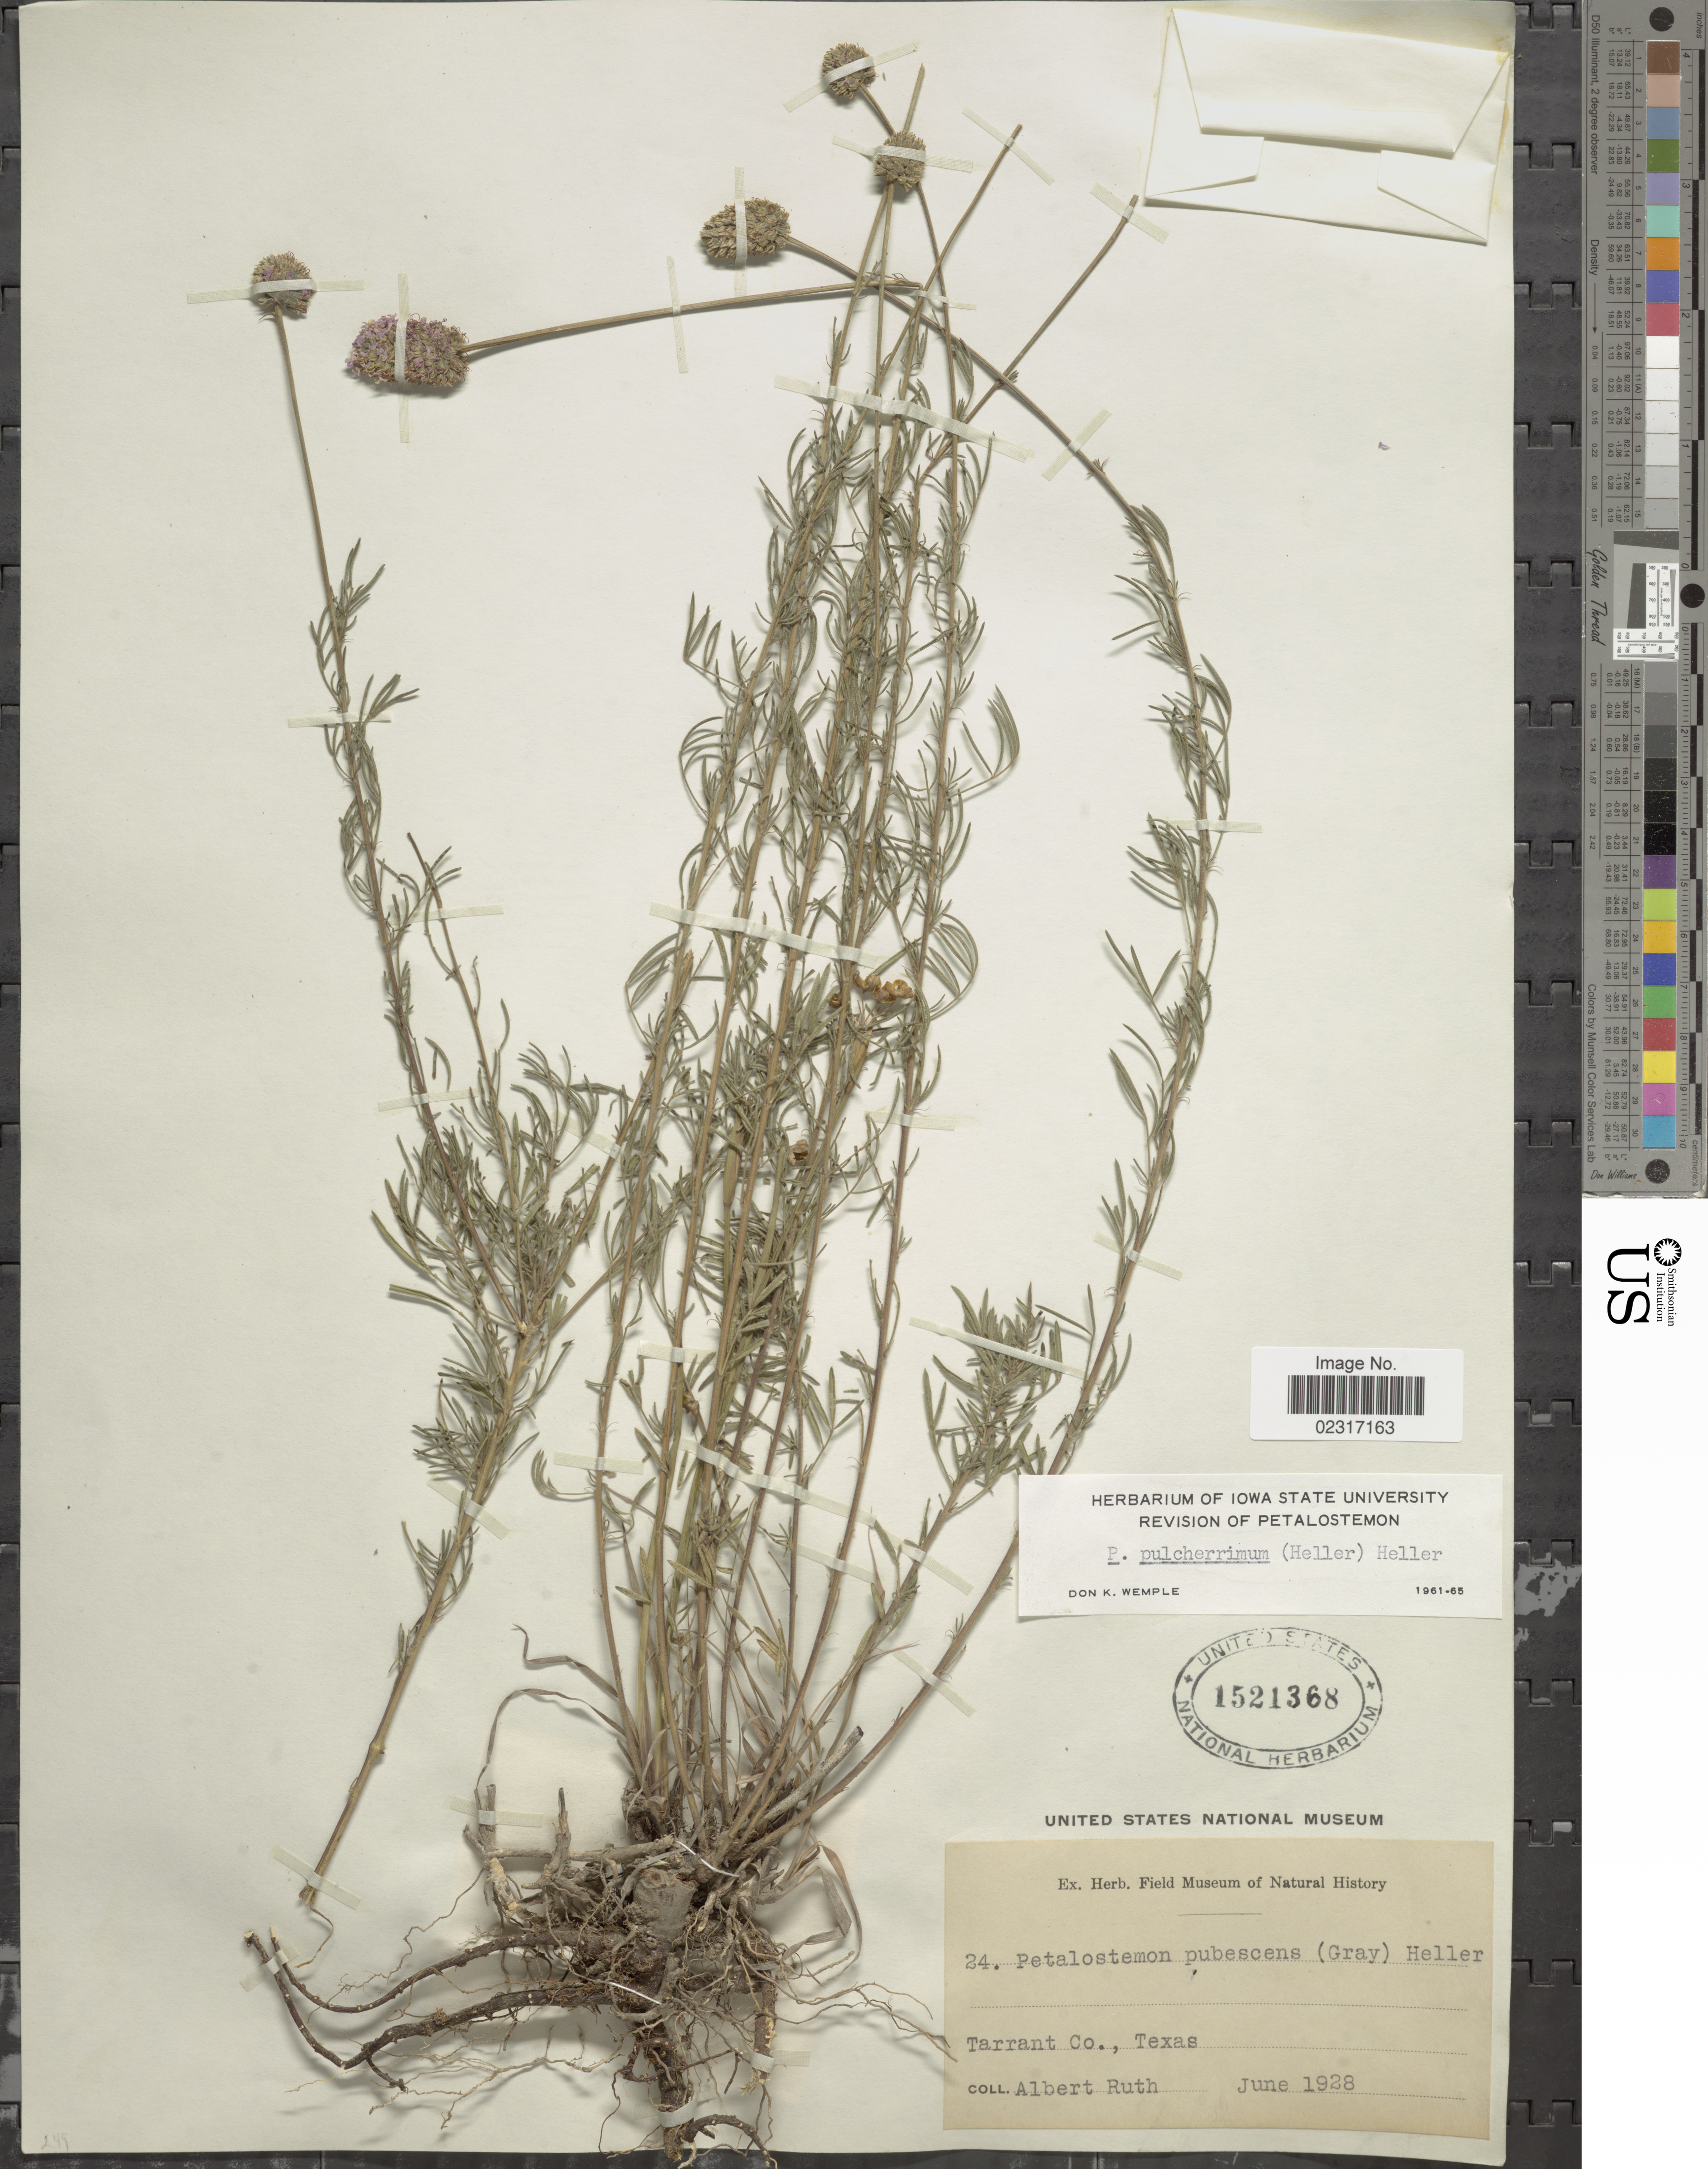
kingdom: Plantae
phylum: Tracheophyta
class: Magnoliopsida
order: Fabales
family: Fabaceae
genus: Dalea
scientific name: Dalea compacta var. pubescens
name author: (A. Gray) Barneby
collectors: A. Ruth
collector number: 24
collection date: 1928-06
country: United States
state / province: Texas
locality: Tarrant Co.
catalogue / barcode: US 1521368